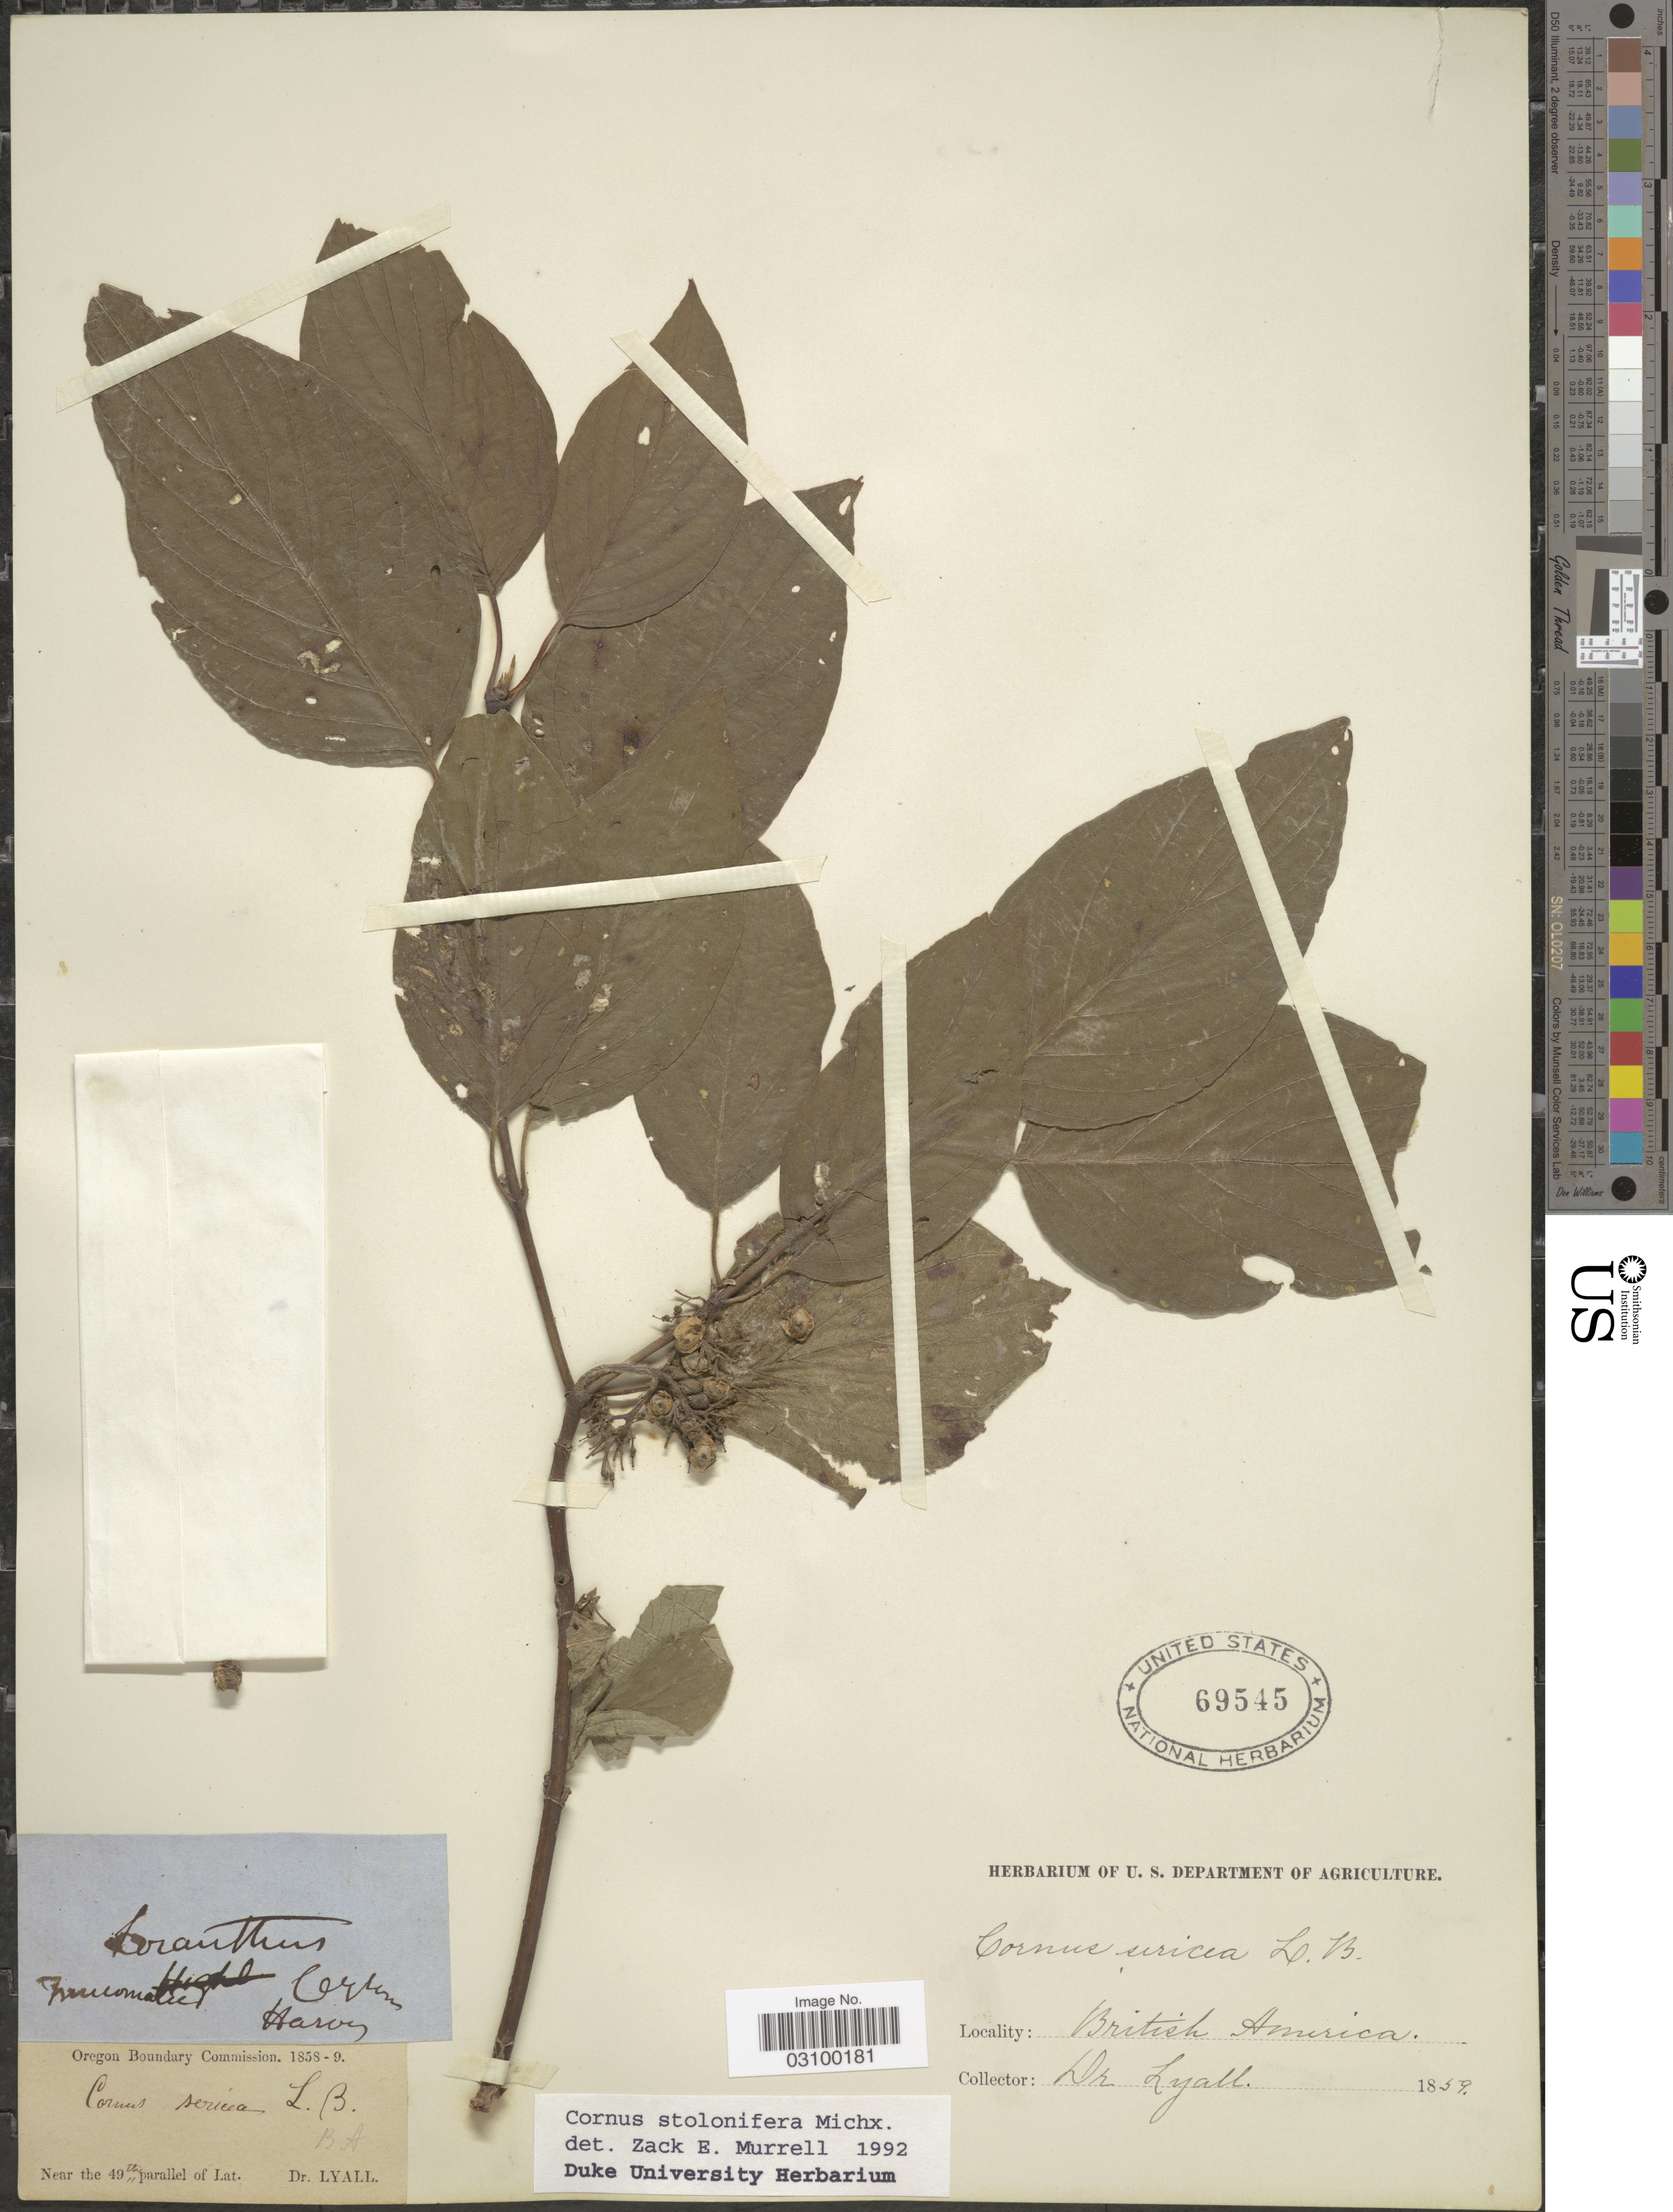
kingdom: Plantae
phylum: Tracheophyta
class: Magnoliopsida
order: Cornales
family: Cornaceae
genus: Cornus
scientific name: Cornus sericea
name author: L.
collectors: -. Lyall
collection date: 1859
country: Canada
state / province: British Columbia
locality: Near the 49th parallel of Lat.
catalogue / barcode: US 69545